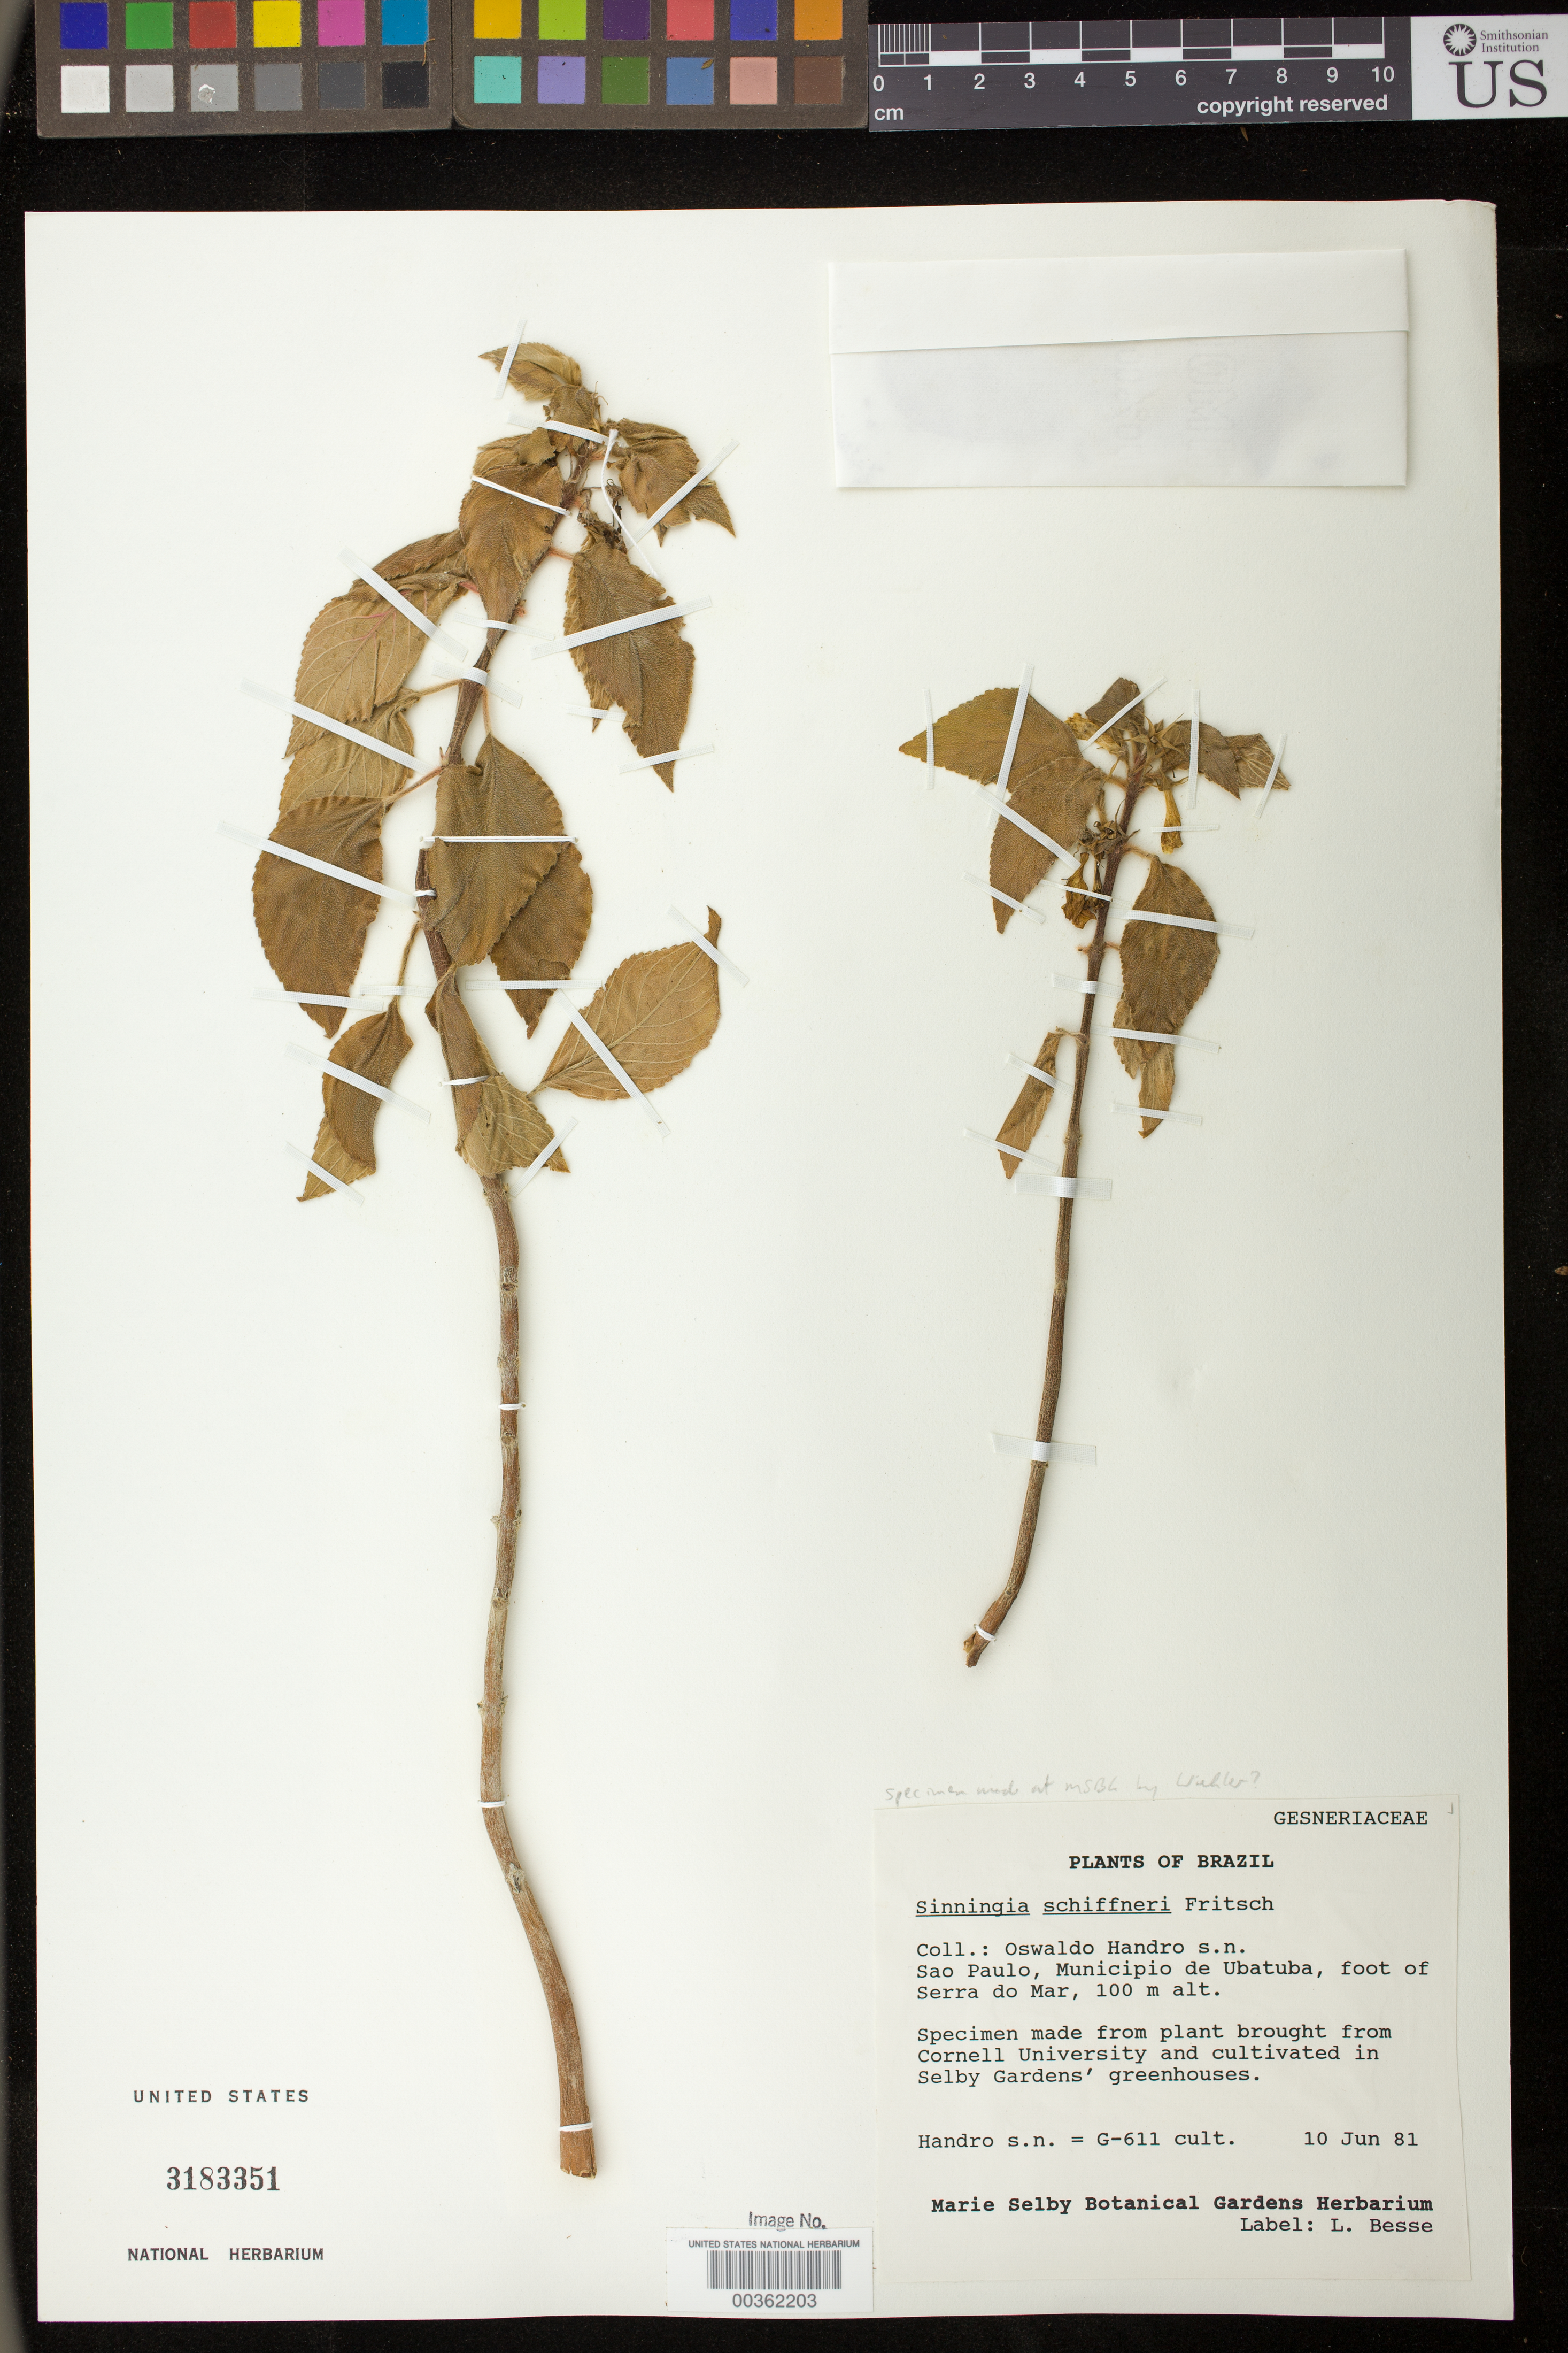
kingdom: Plantae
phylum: Tracheophyta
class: Magnoliopsida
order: Lamiales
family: Gesneriaceae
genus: Sinningia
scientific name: Sinningia schiffneri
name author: Fritsch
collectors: H. J. Wiehler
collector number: G-611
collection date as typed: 10 June 1981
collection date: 1981-06-10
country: United States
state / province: Florida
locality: Cultivated at Marie Selby Botanical Gardens.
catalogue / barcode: US 3183351